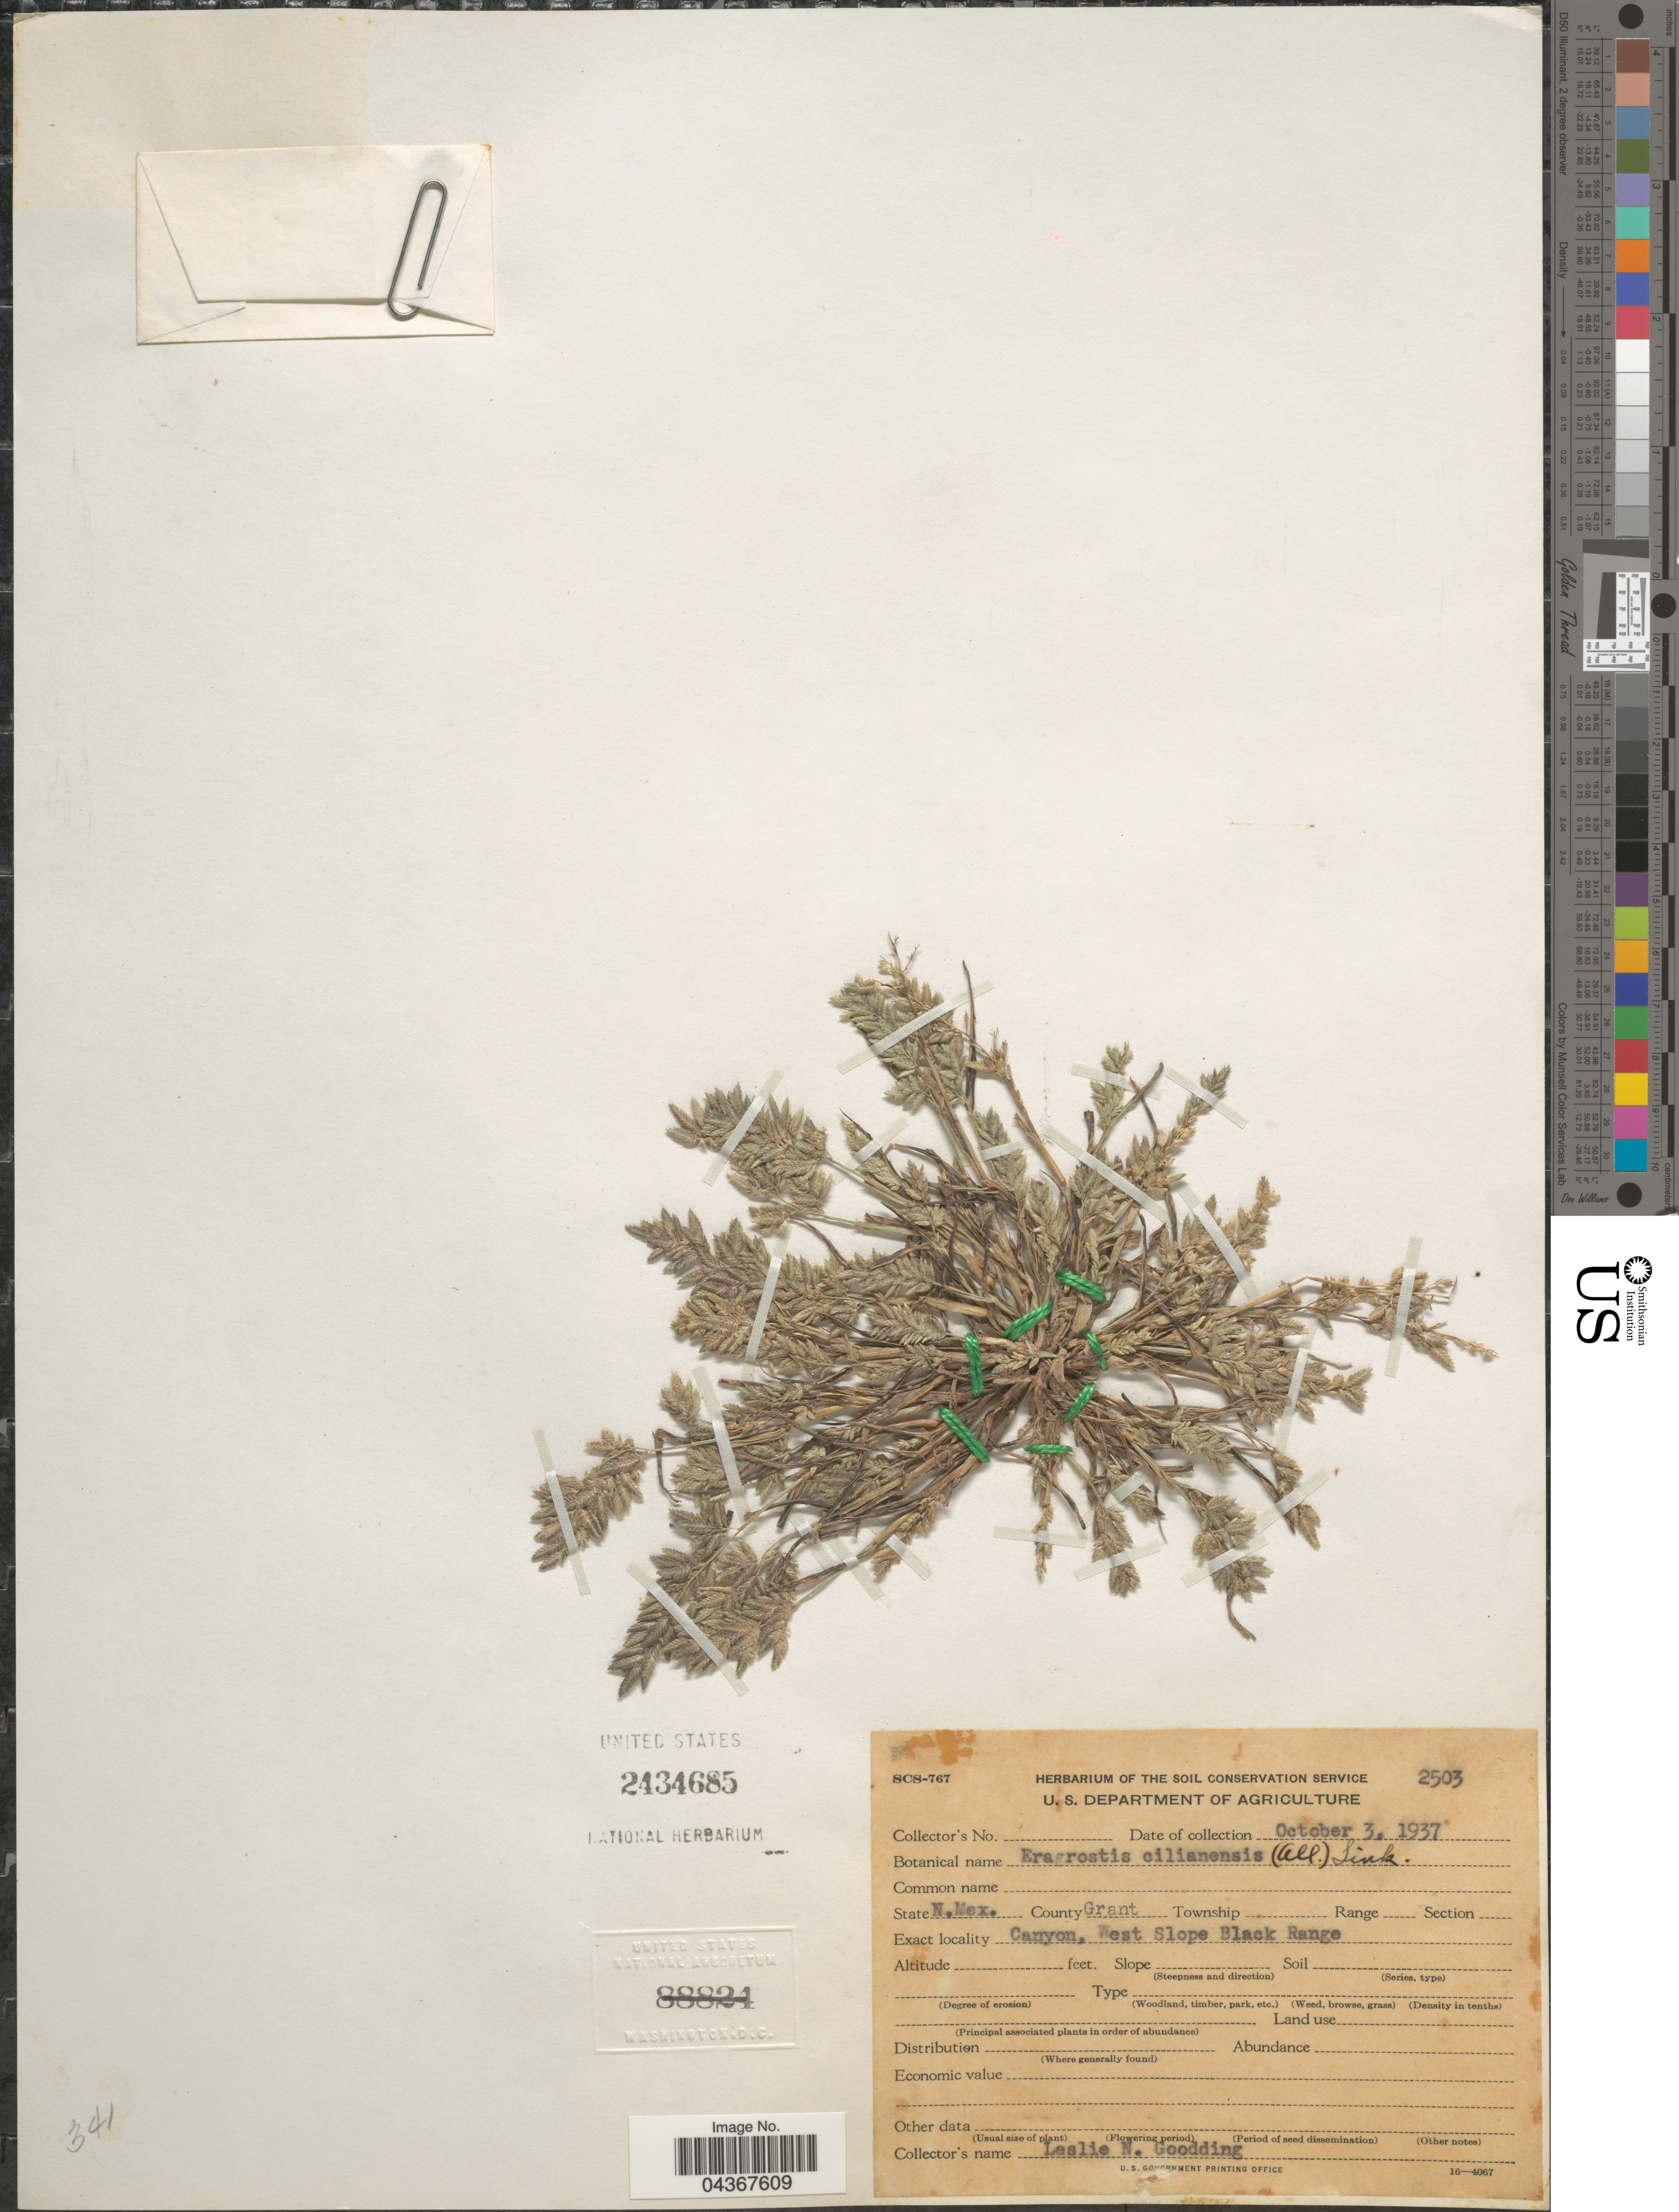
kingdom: Plantae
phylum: Tracheophyta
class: Liliopsida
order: Poales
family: Poaceae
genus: Eragrostis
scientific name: Eragrostis cilianensis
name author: (Bellardi) Vignolo ex Janch.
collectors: L. N. Goodding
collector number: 2503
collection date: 1937-10-03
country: United States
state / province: New Mexico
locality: County Grant. Canyon, West Slope Black Range.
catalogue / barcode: US 2434685